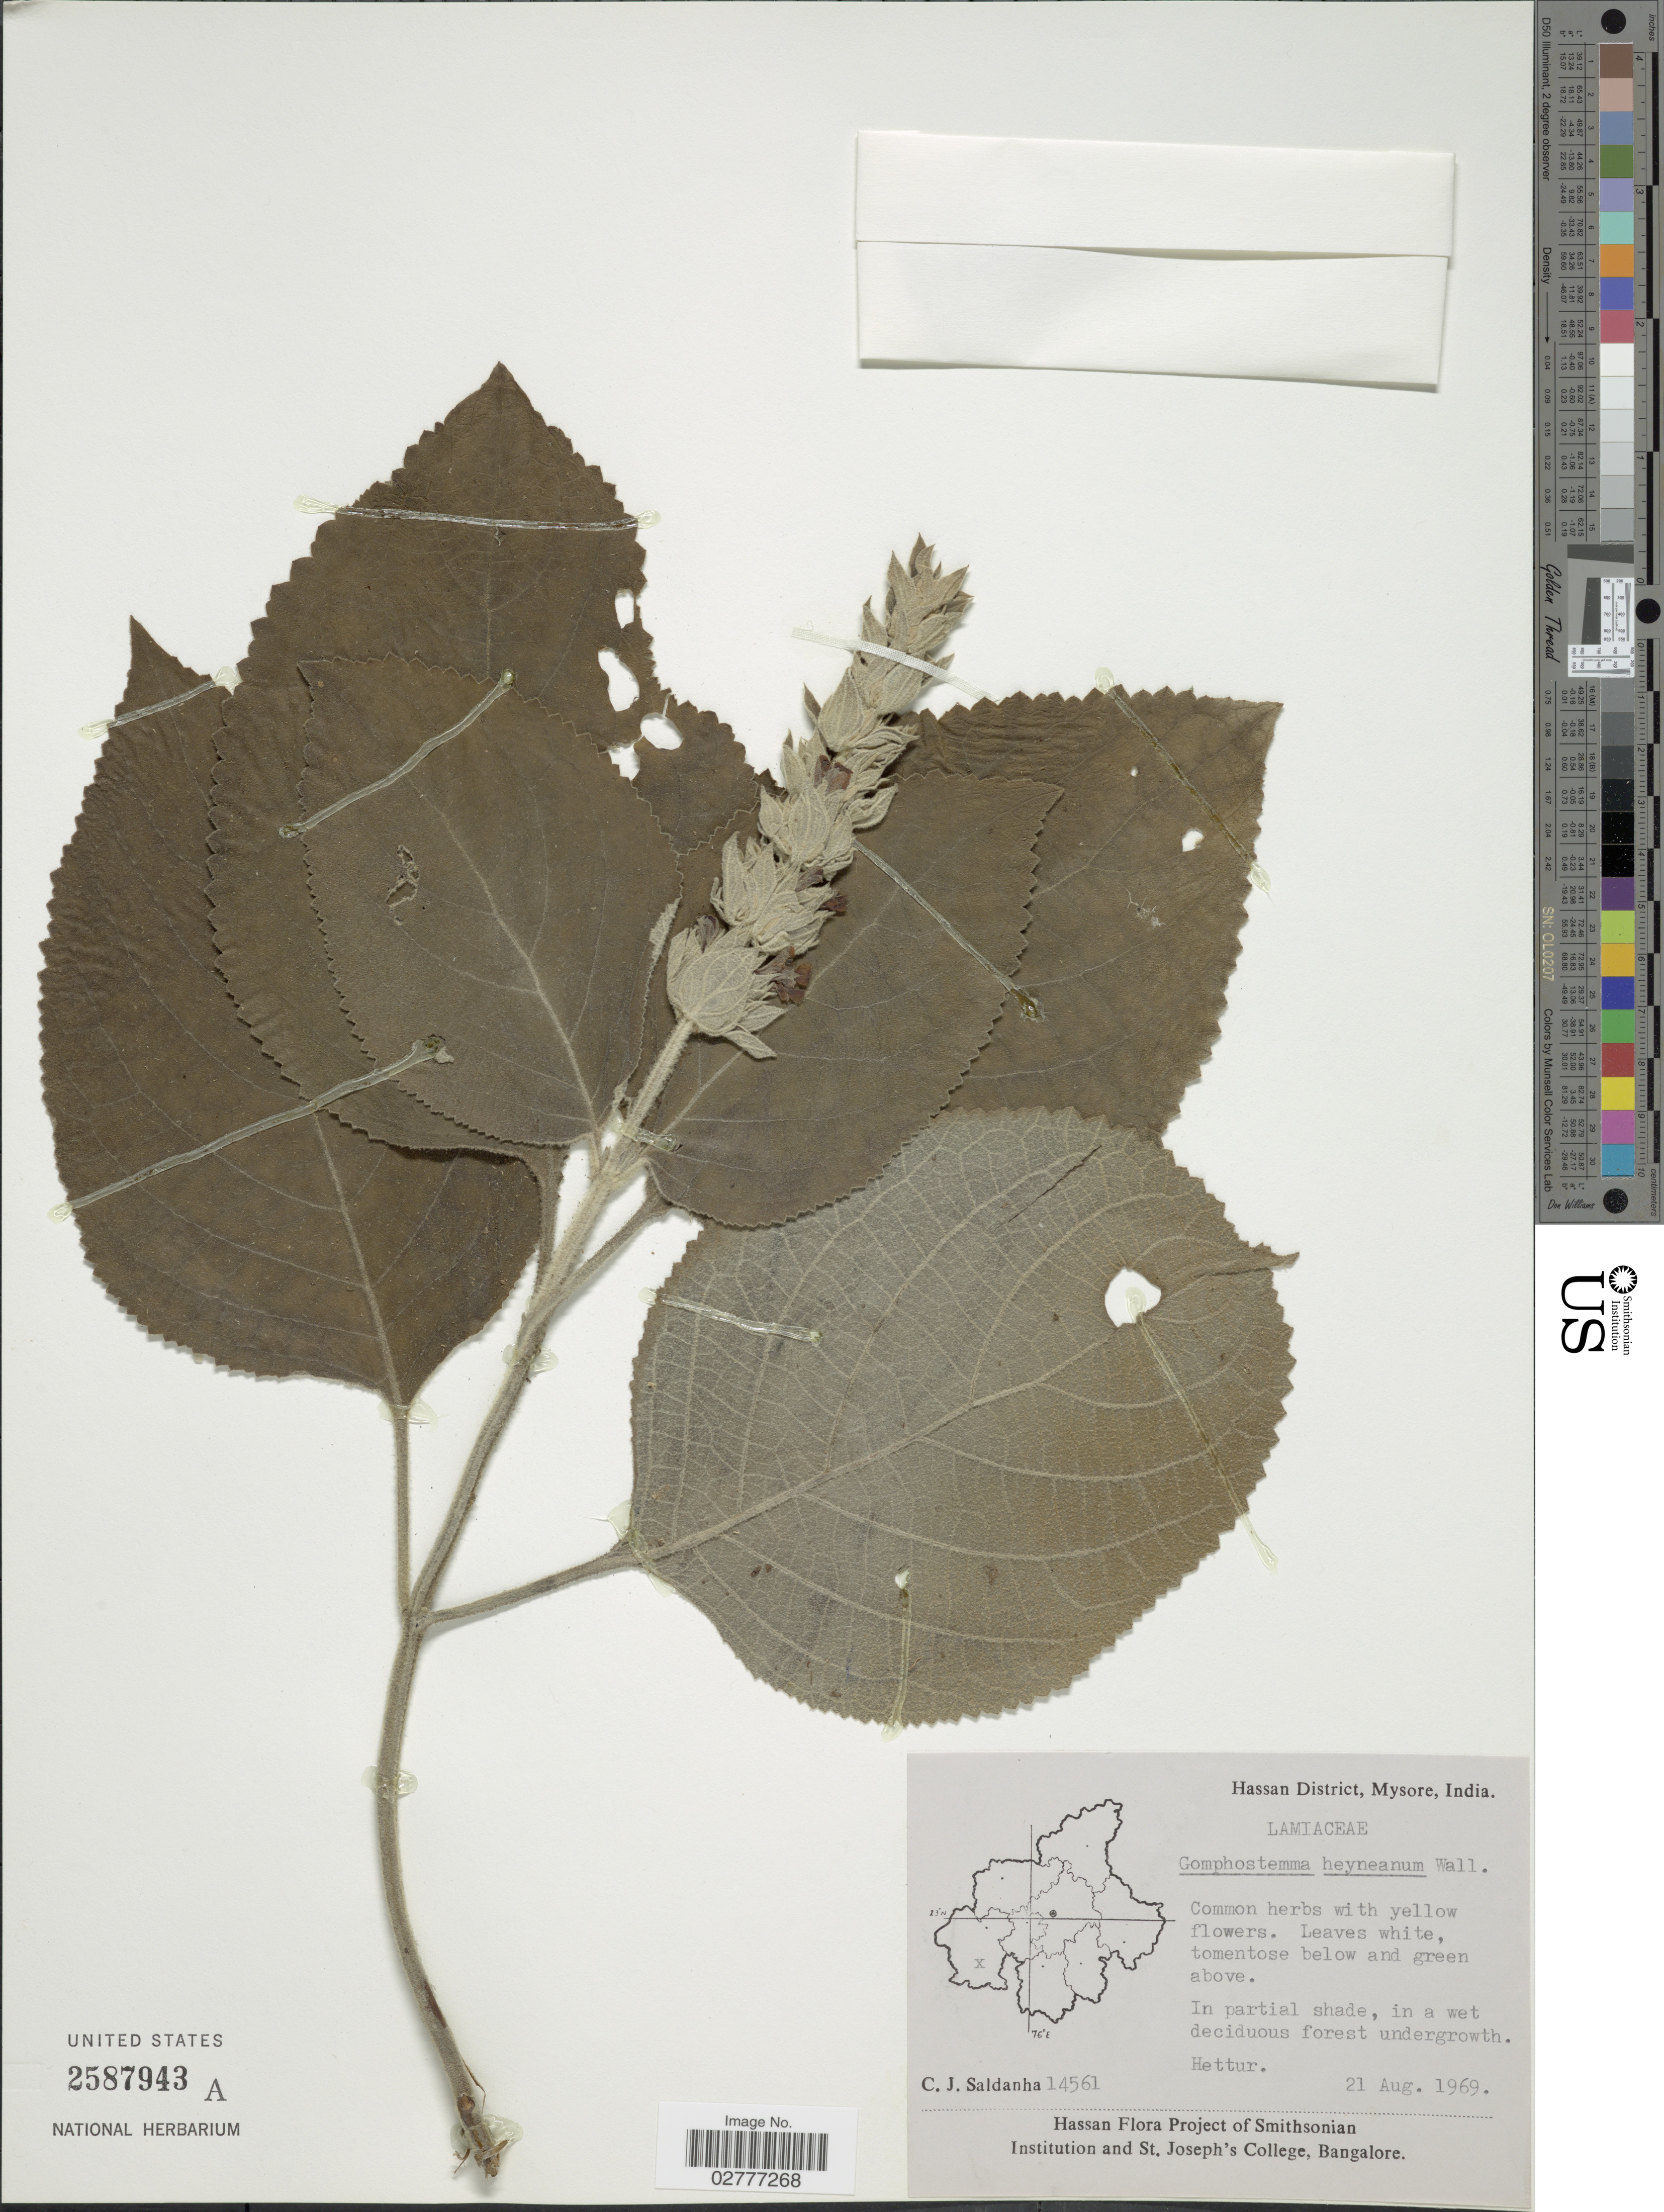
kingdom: Plantae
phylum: Tracheophyta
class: Magnoliopsida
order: Lamiales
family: Lamiaceae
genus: Gomphostemma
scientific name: Gomphostemma heyneanum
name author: Wall. ex Benth.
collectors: C. J. Saldanha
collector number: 14561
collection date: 1969-08-21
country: India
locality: Hassan District, Mysore. Hettur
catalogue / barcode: US 2587943A